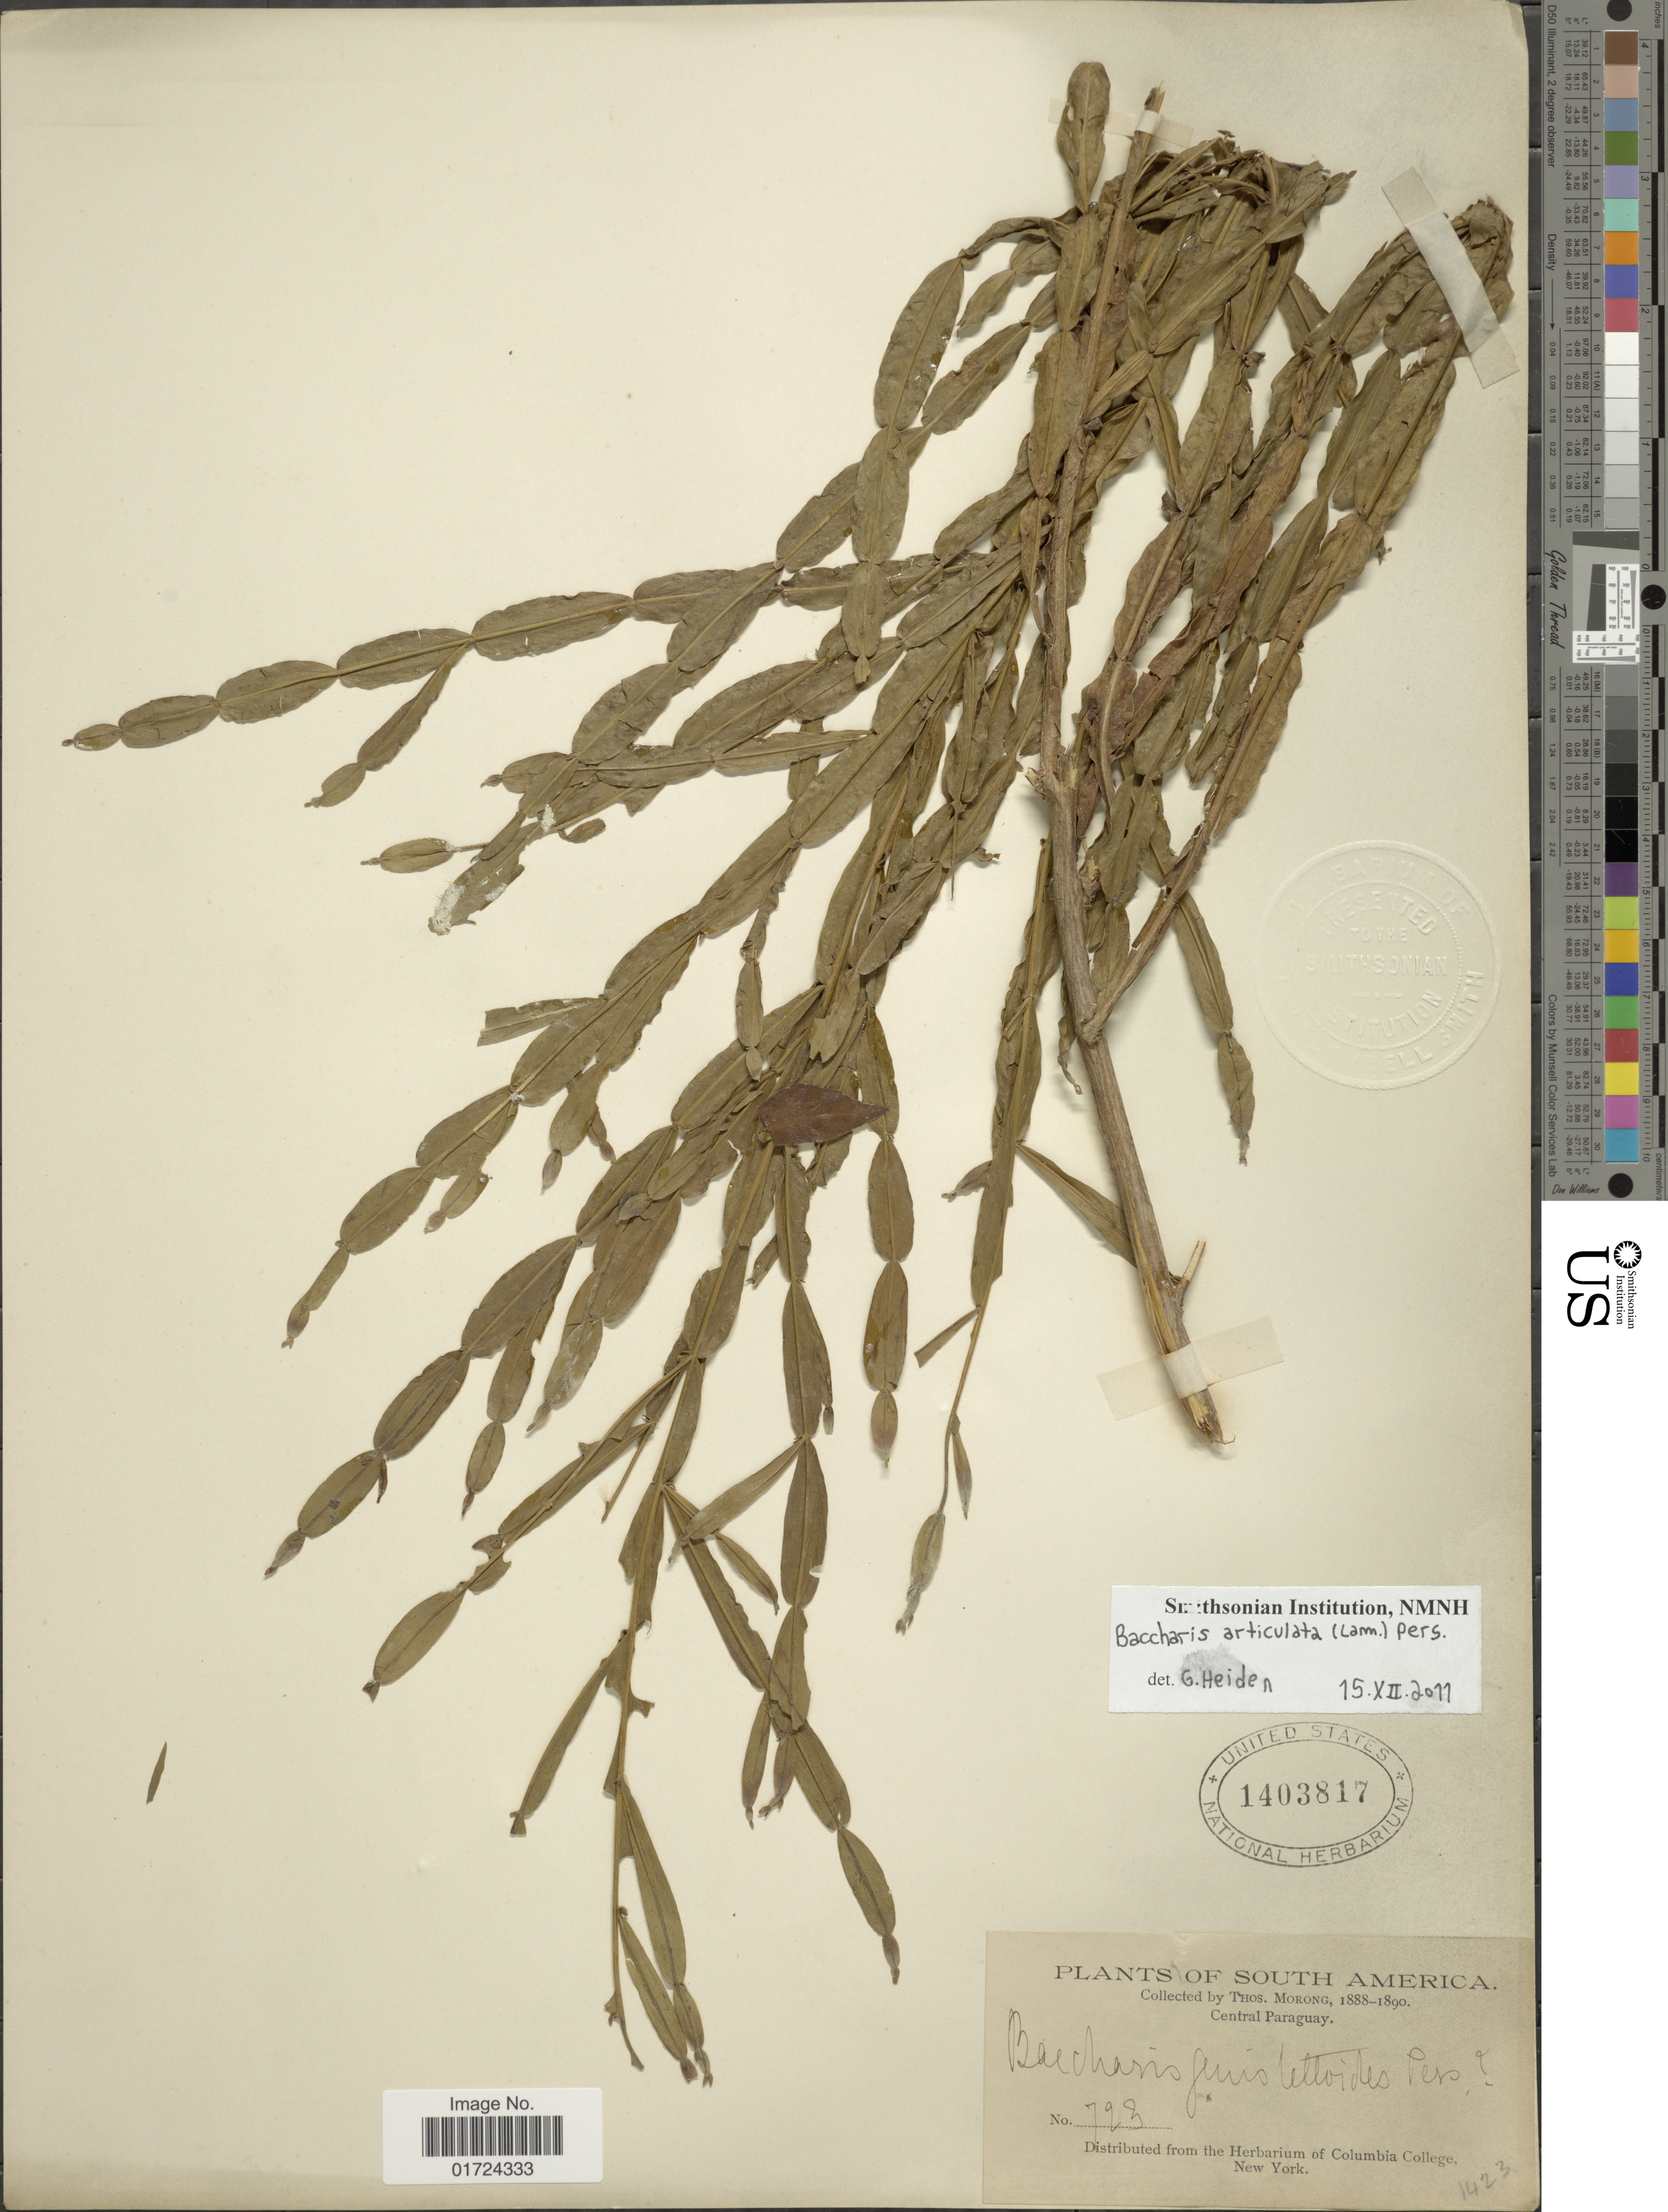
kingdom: Plantae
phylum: Tracheophyta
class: Magnoliopsida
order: Asterales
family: Asteraceae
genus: Baccharis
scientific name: Baccharis articulata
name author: (Lam.) Pers.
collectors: ex herb. T. Morong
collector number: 723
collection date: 1888/1890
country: Paraguay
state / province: Central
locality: Central Paraguay.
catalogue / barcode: US 1403817